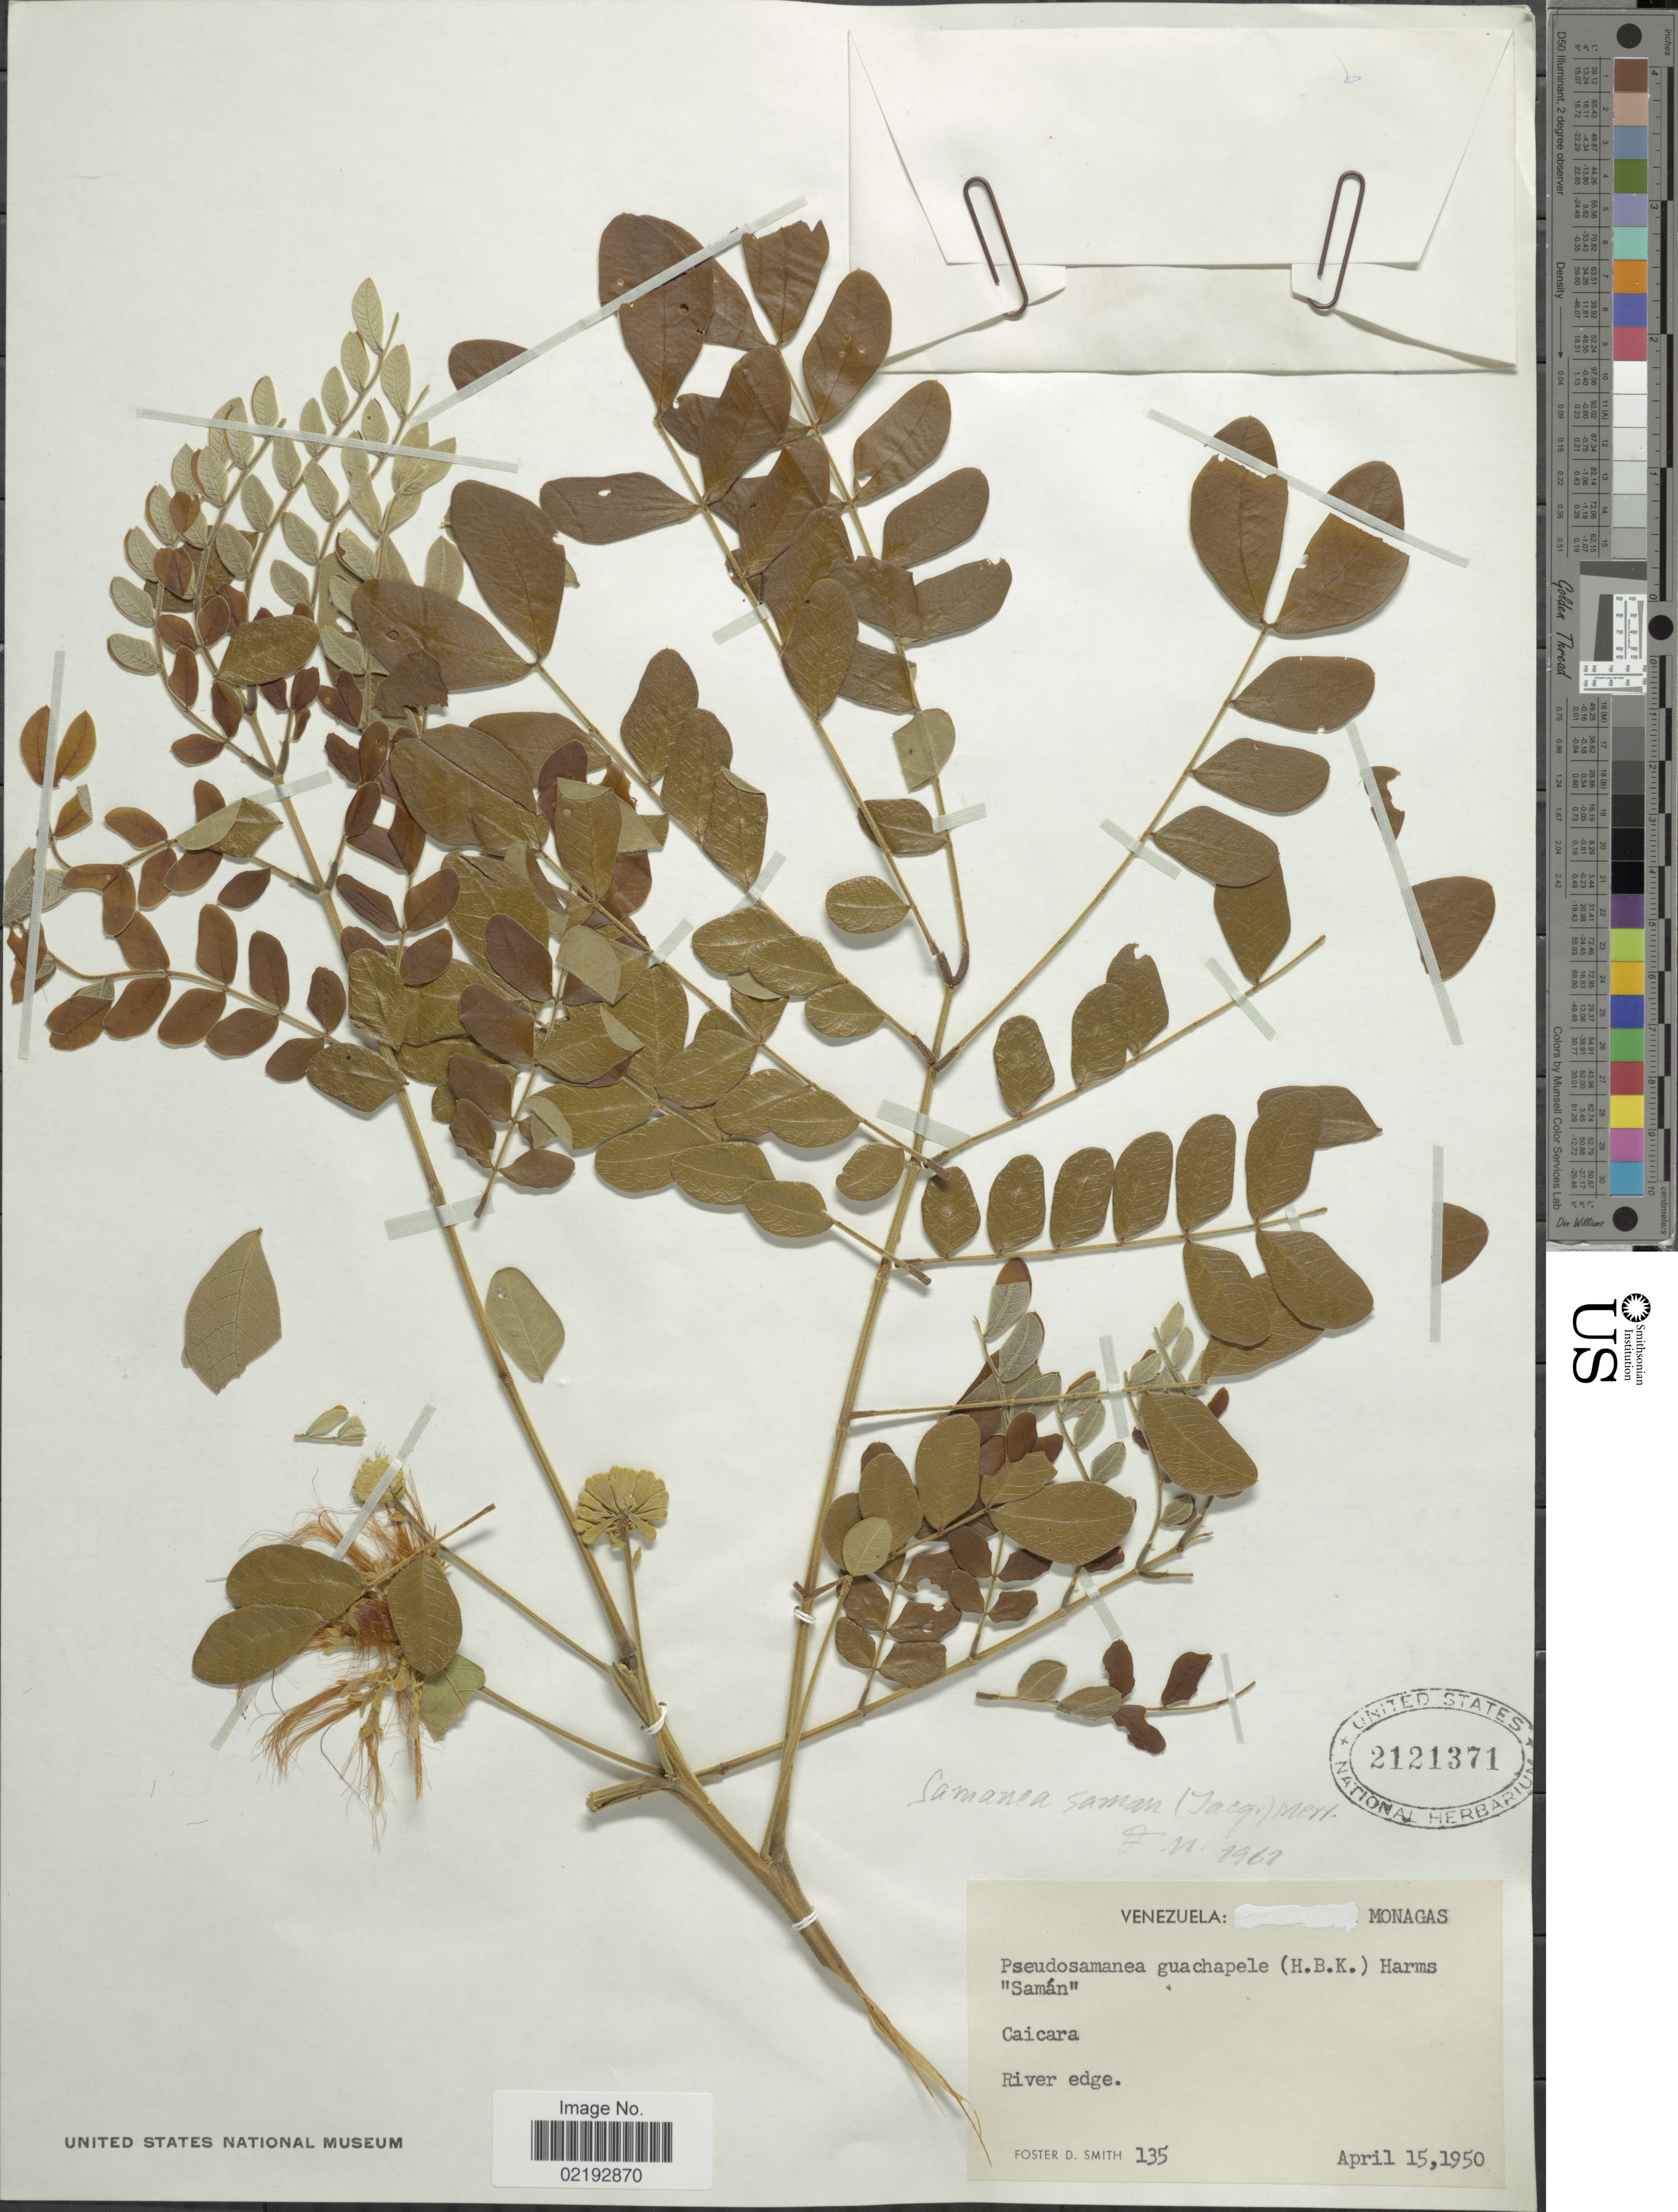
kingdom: Plantae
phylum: Tracheophyta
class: Magnoliopsida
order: Fabales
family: Fabaceae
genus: Samanea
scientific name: Samanea saman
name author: (Jacq.) Merr.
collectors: F. Smith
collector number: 135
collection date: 1950-04-15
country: Venezuela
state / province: Monagas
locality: Caicara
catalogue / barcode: US 2121371